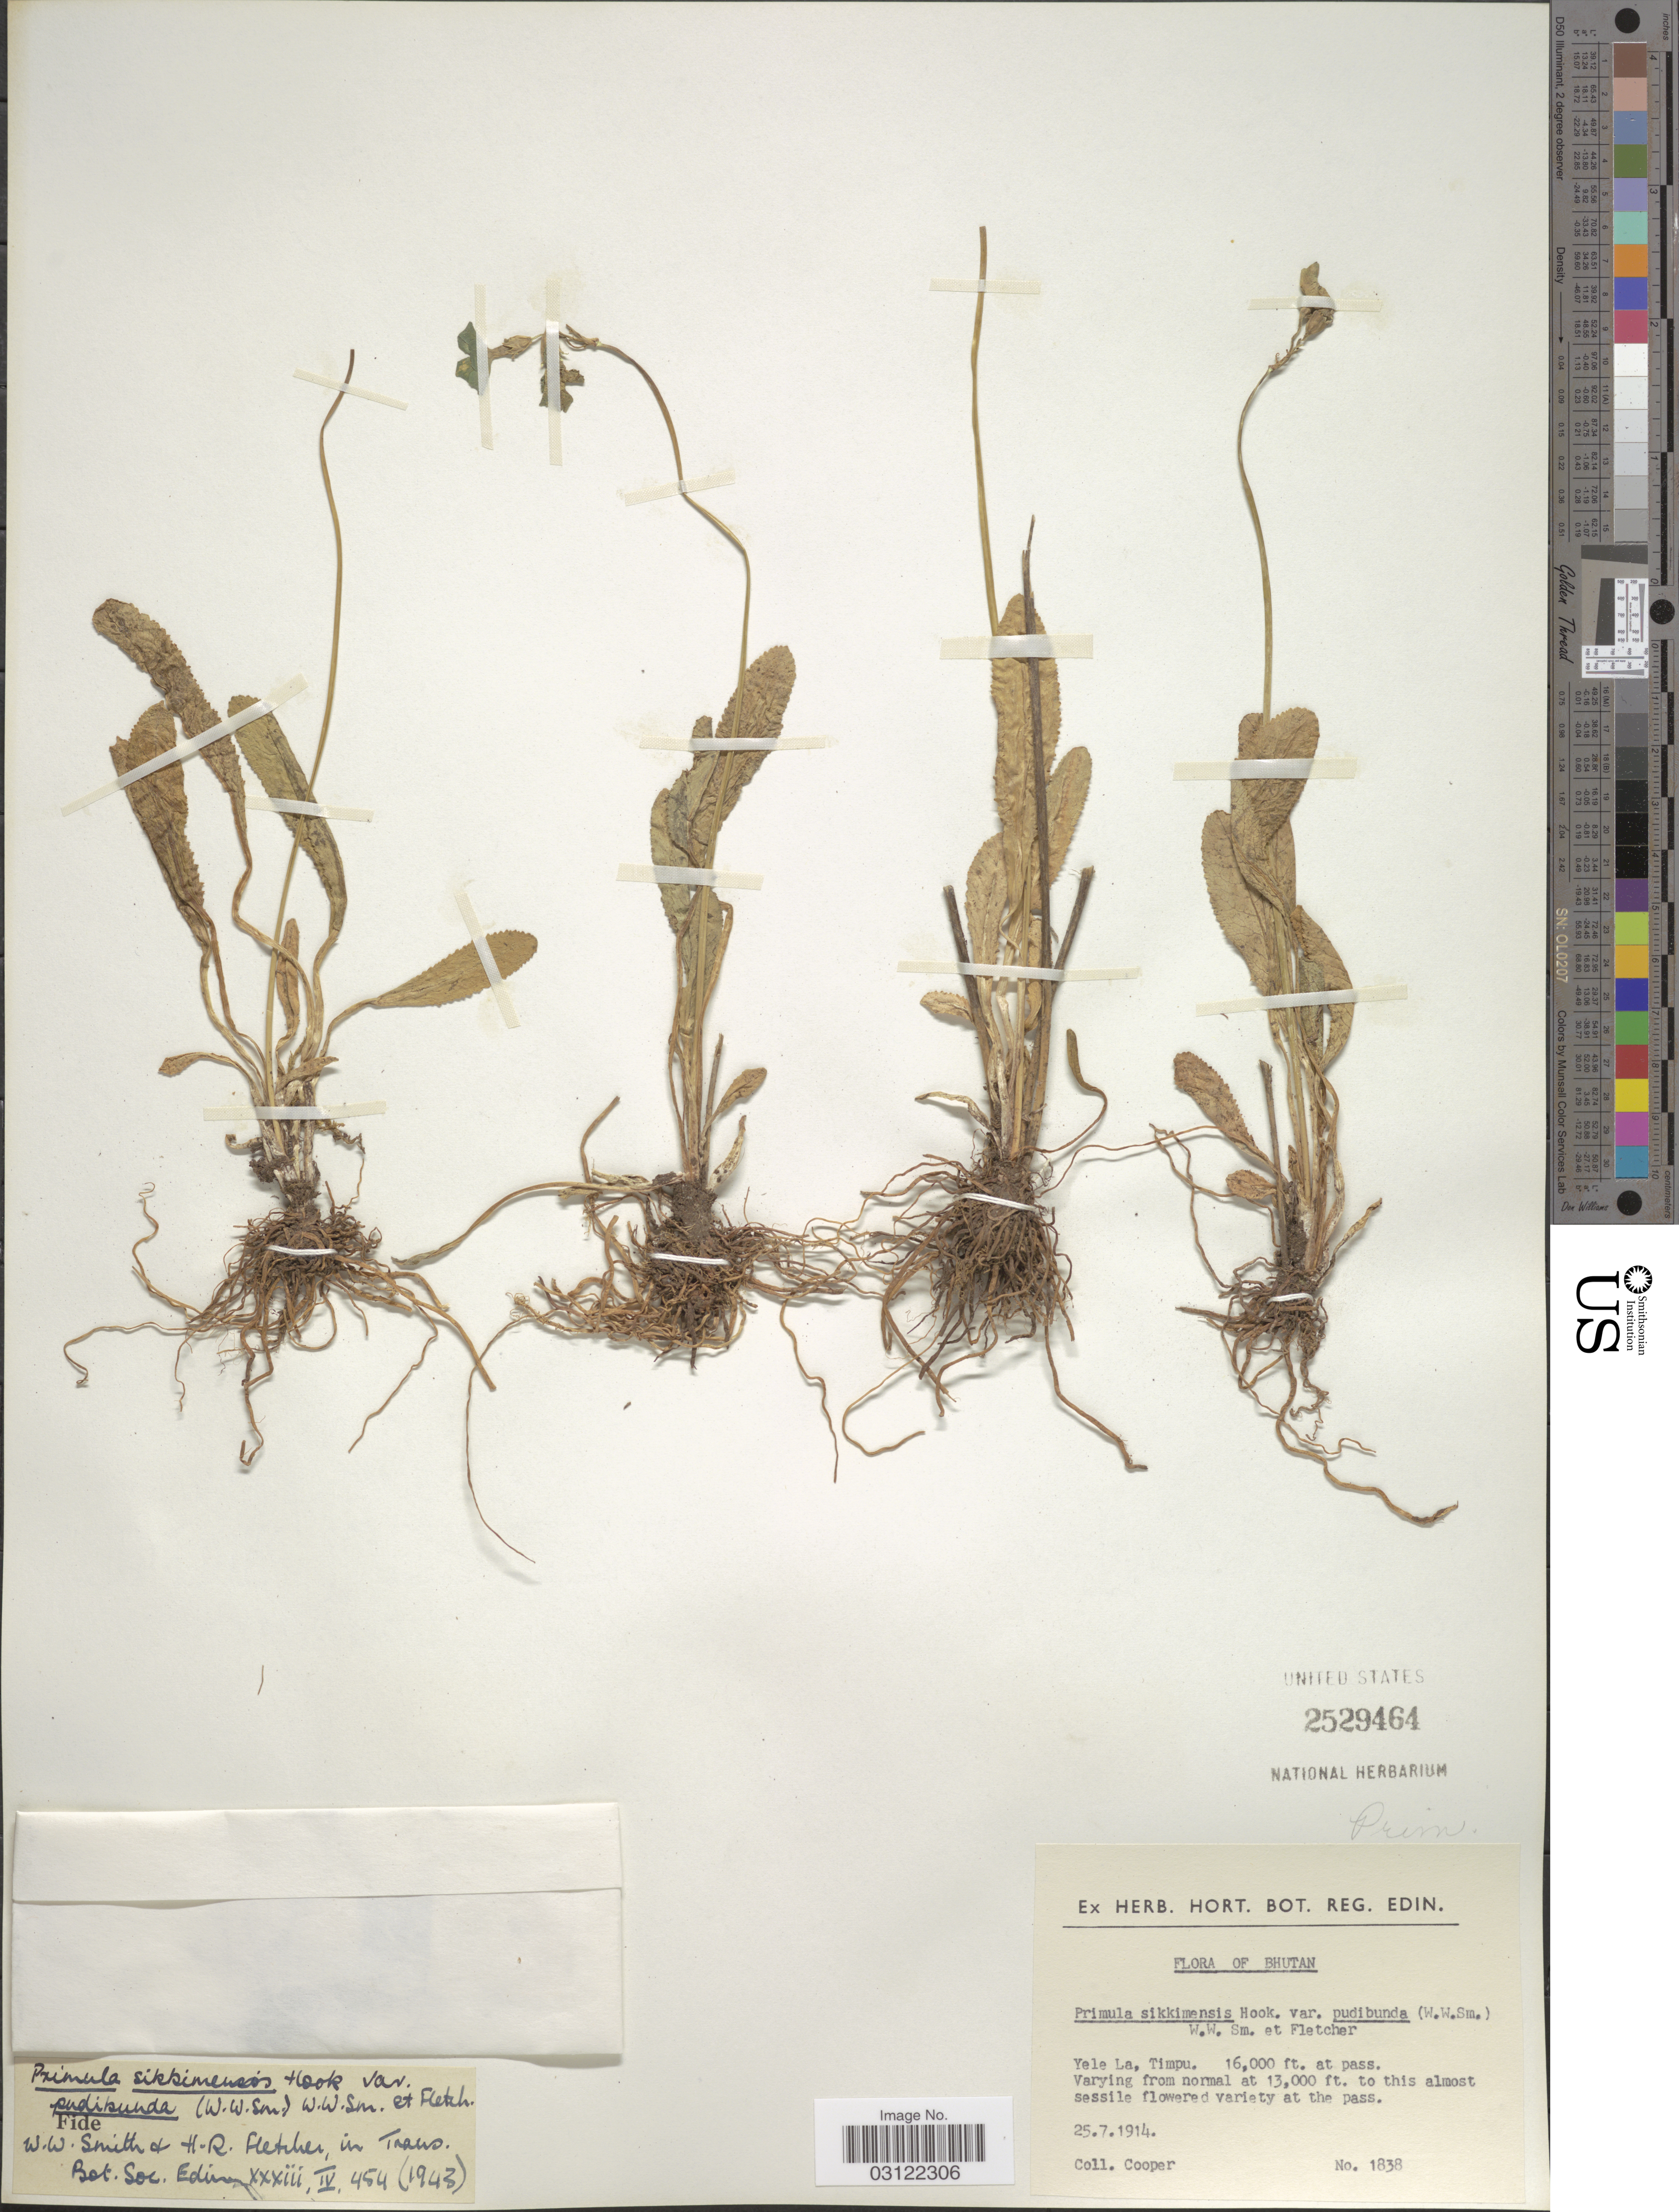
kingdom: Plantae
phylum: Tracheophyta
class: Magnoliopsida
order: Ericales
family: Primulaceae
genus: Primula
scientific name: Primula sikkimensis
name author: Hook.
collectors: -- Cooper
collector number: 1838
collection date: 1914-07-25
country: Bhutan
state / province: Thimphu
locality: Yele La, Timpu. At pass.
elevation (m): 3962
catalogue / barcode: US 2529464